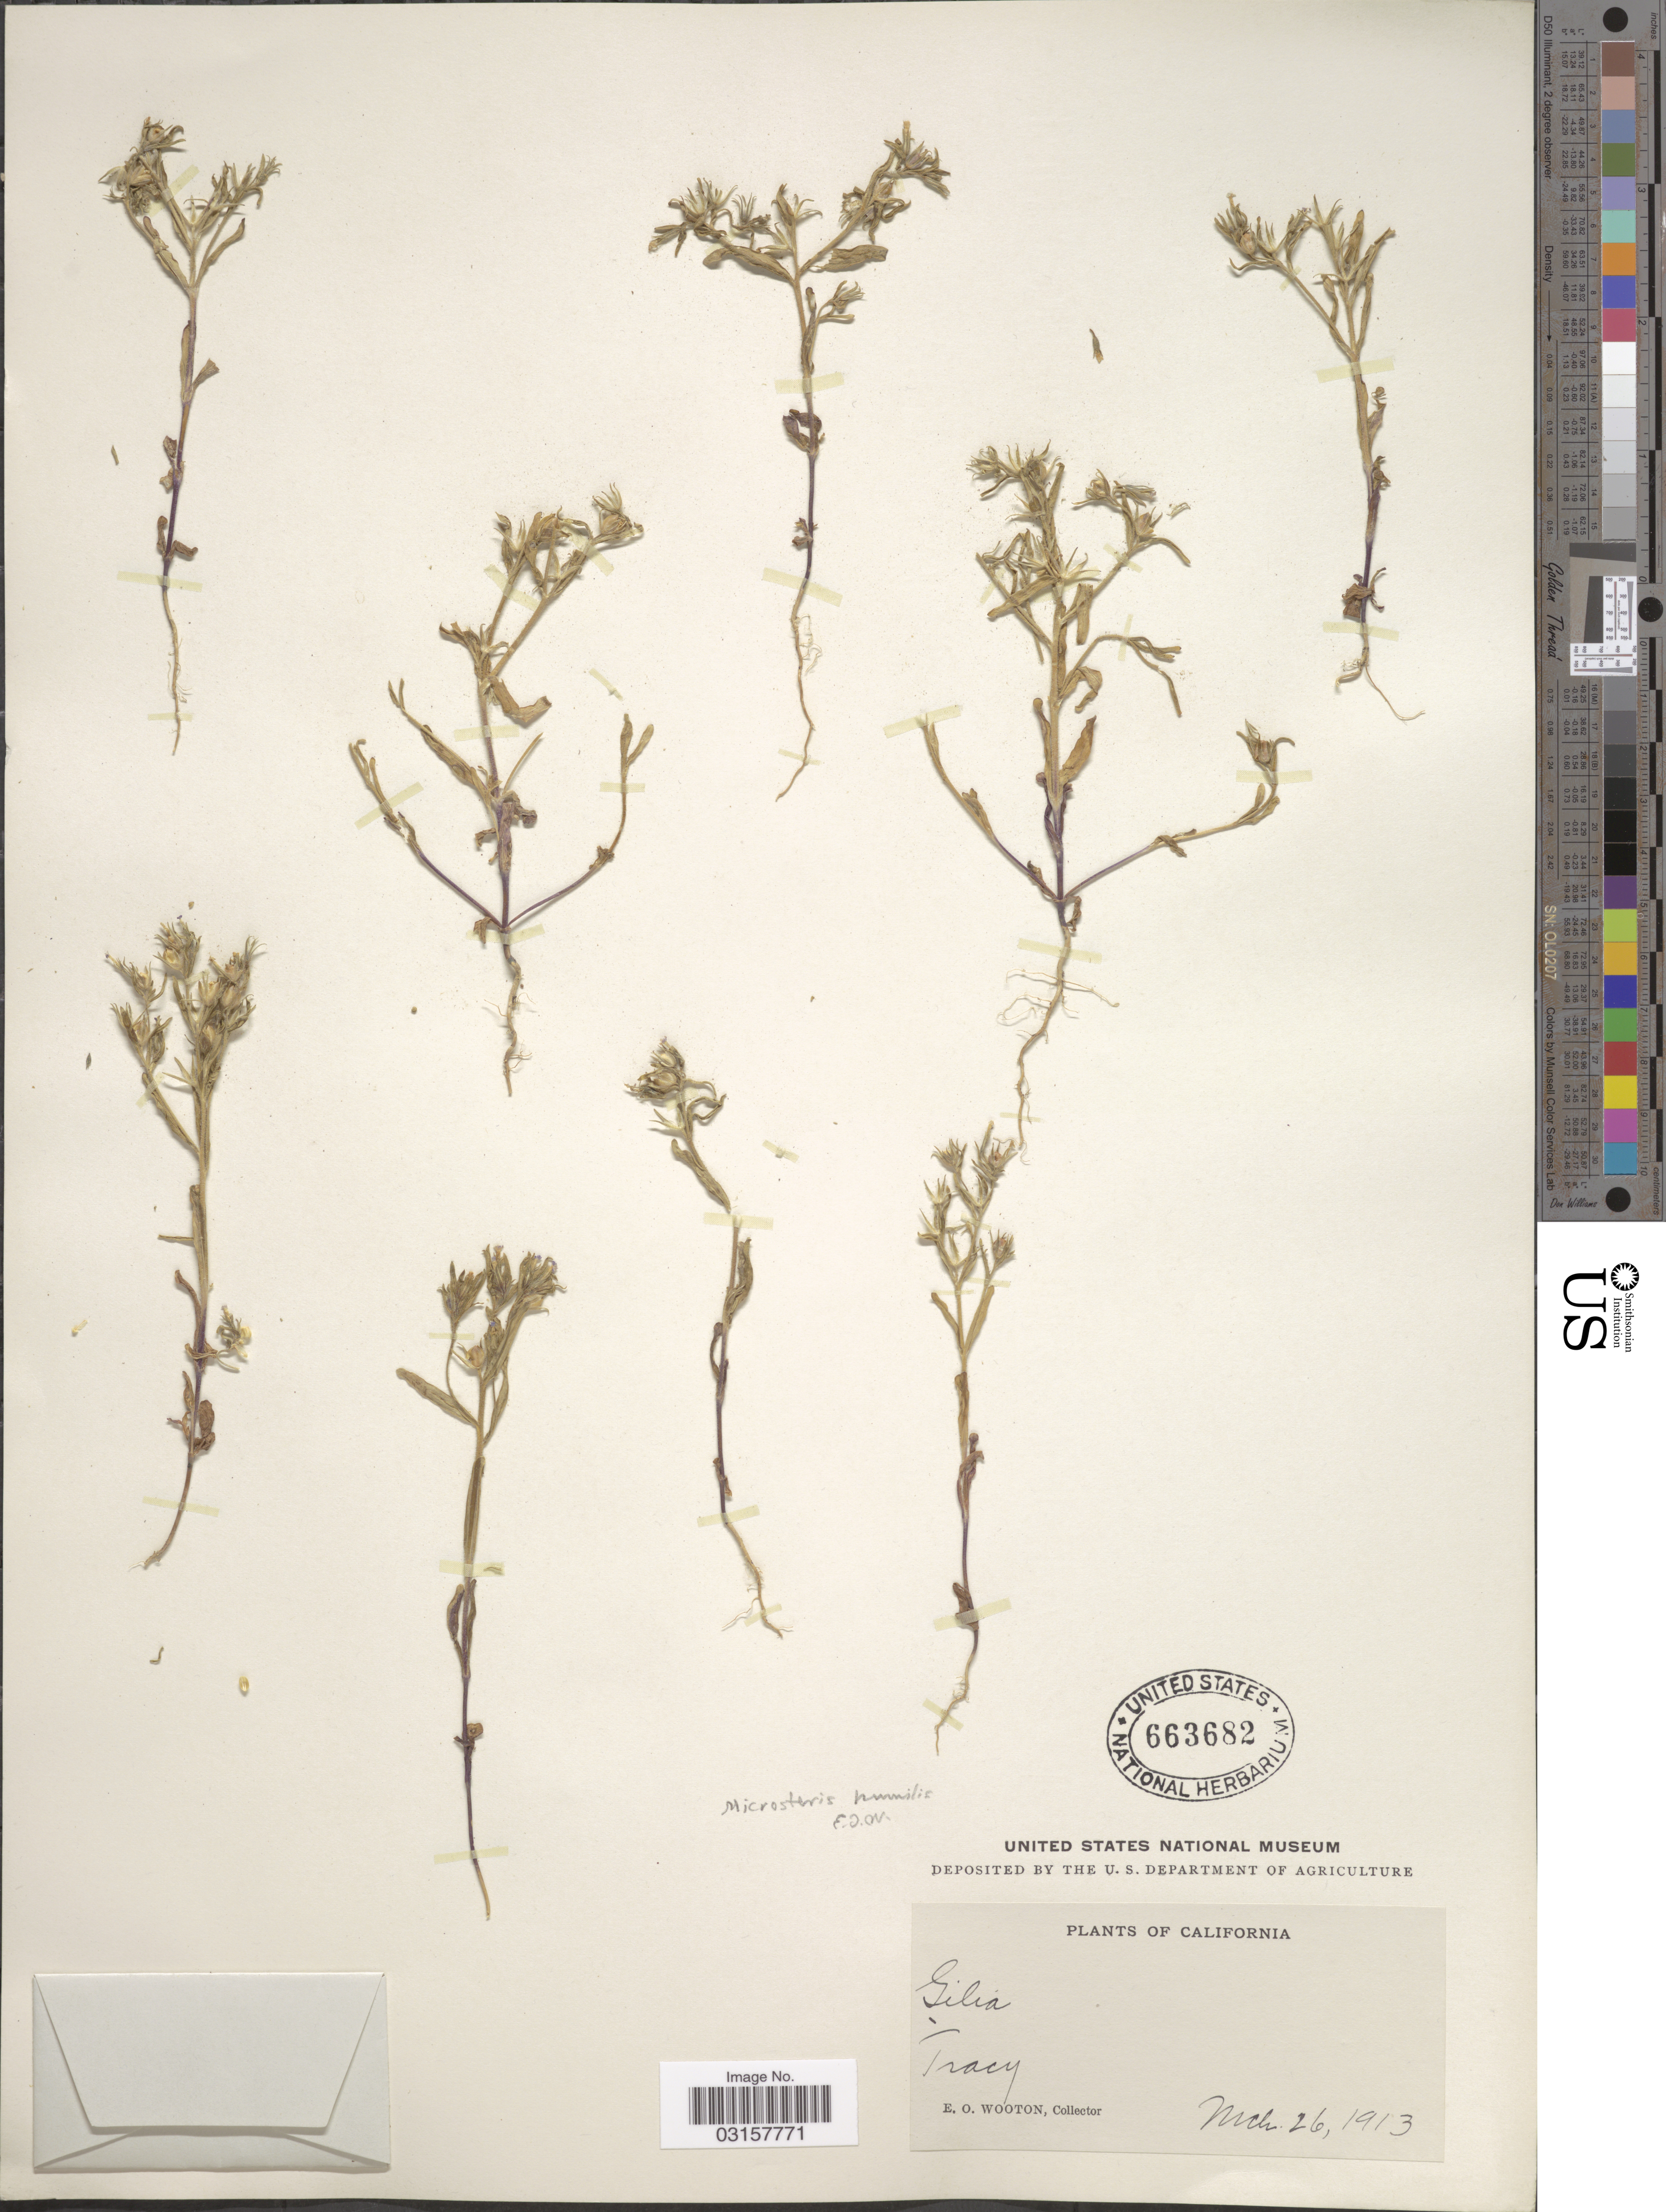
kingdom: Plantae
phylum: Tracheophyta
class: Magnoliopsida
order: Ericales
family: Polemoniaceae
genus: Microsteris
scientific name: Microsteris gracilis var. humilior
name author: (Hook.) Cronquist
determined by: (US) Smithsonian Institution - National Museum of Natural History - Department of Botany (UNITED STATES)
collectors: E. O. Wooton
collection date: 1913-03-26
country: United States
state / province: California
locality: Tracy.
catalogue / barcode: US 663682